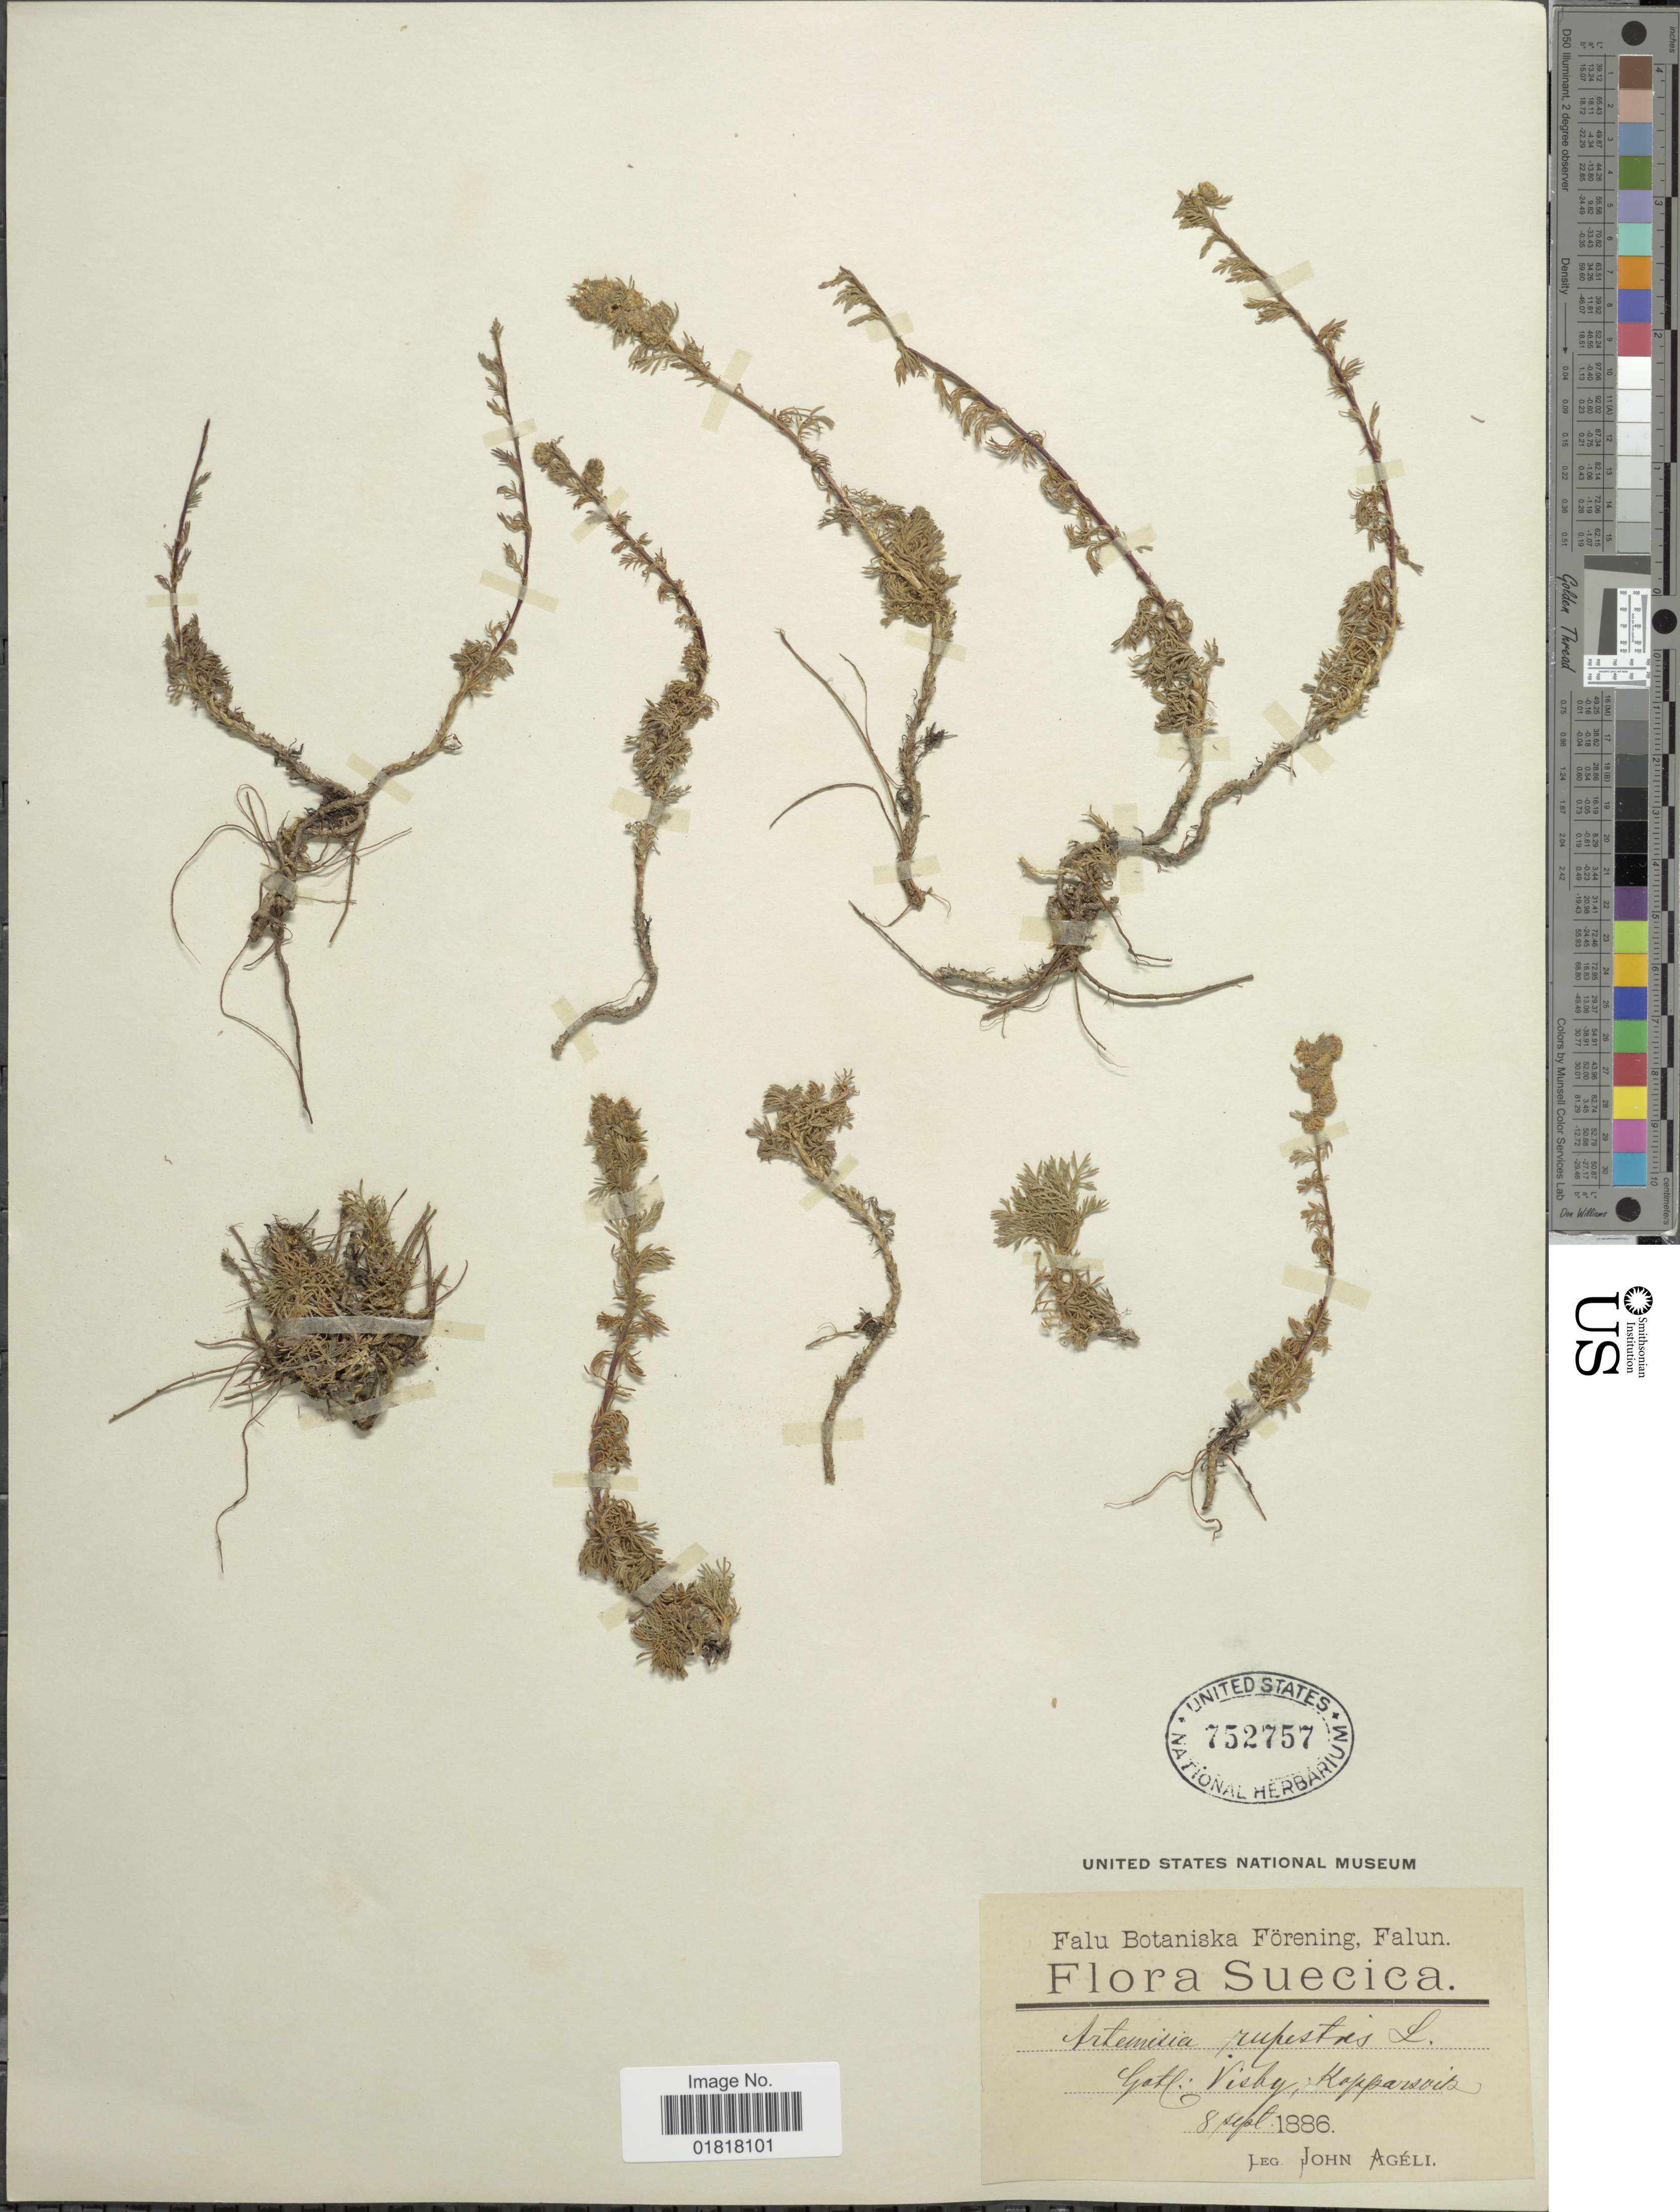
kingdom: Plantae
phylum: Tracheophyta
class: Magnoliopsida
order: Asterales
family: Asteraceae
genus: Artemisia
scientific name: Artemisia rupestris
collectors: J. Agéli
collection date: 1886-09-08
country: Sweden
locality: Gotl. Visby, Kopparsvik.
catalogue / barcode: US 752757